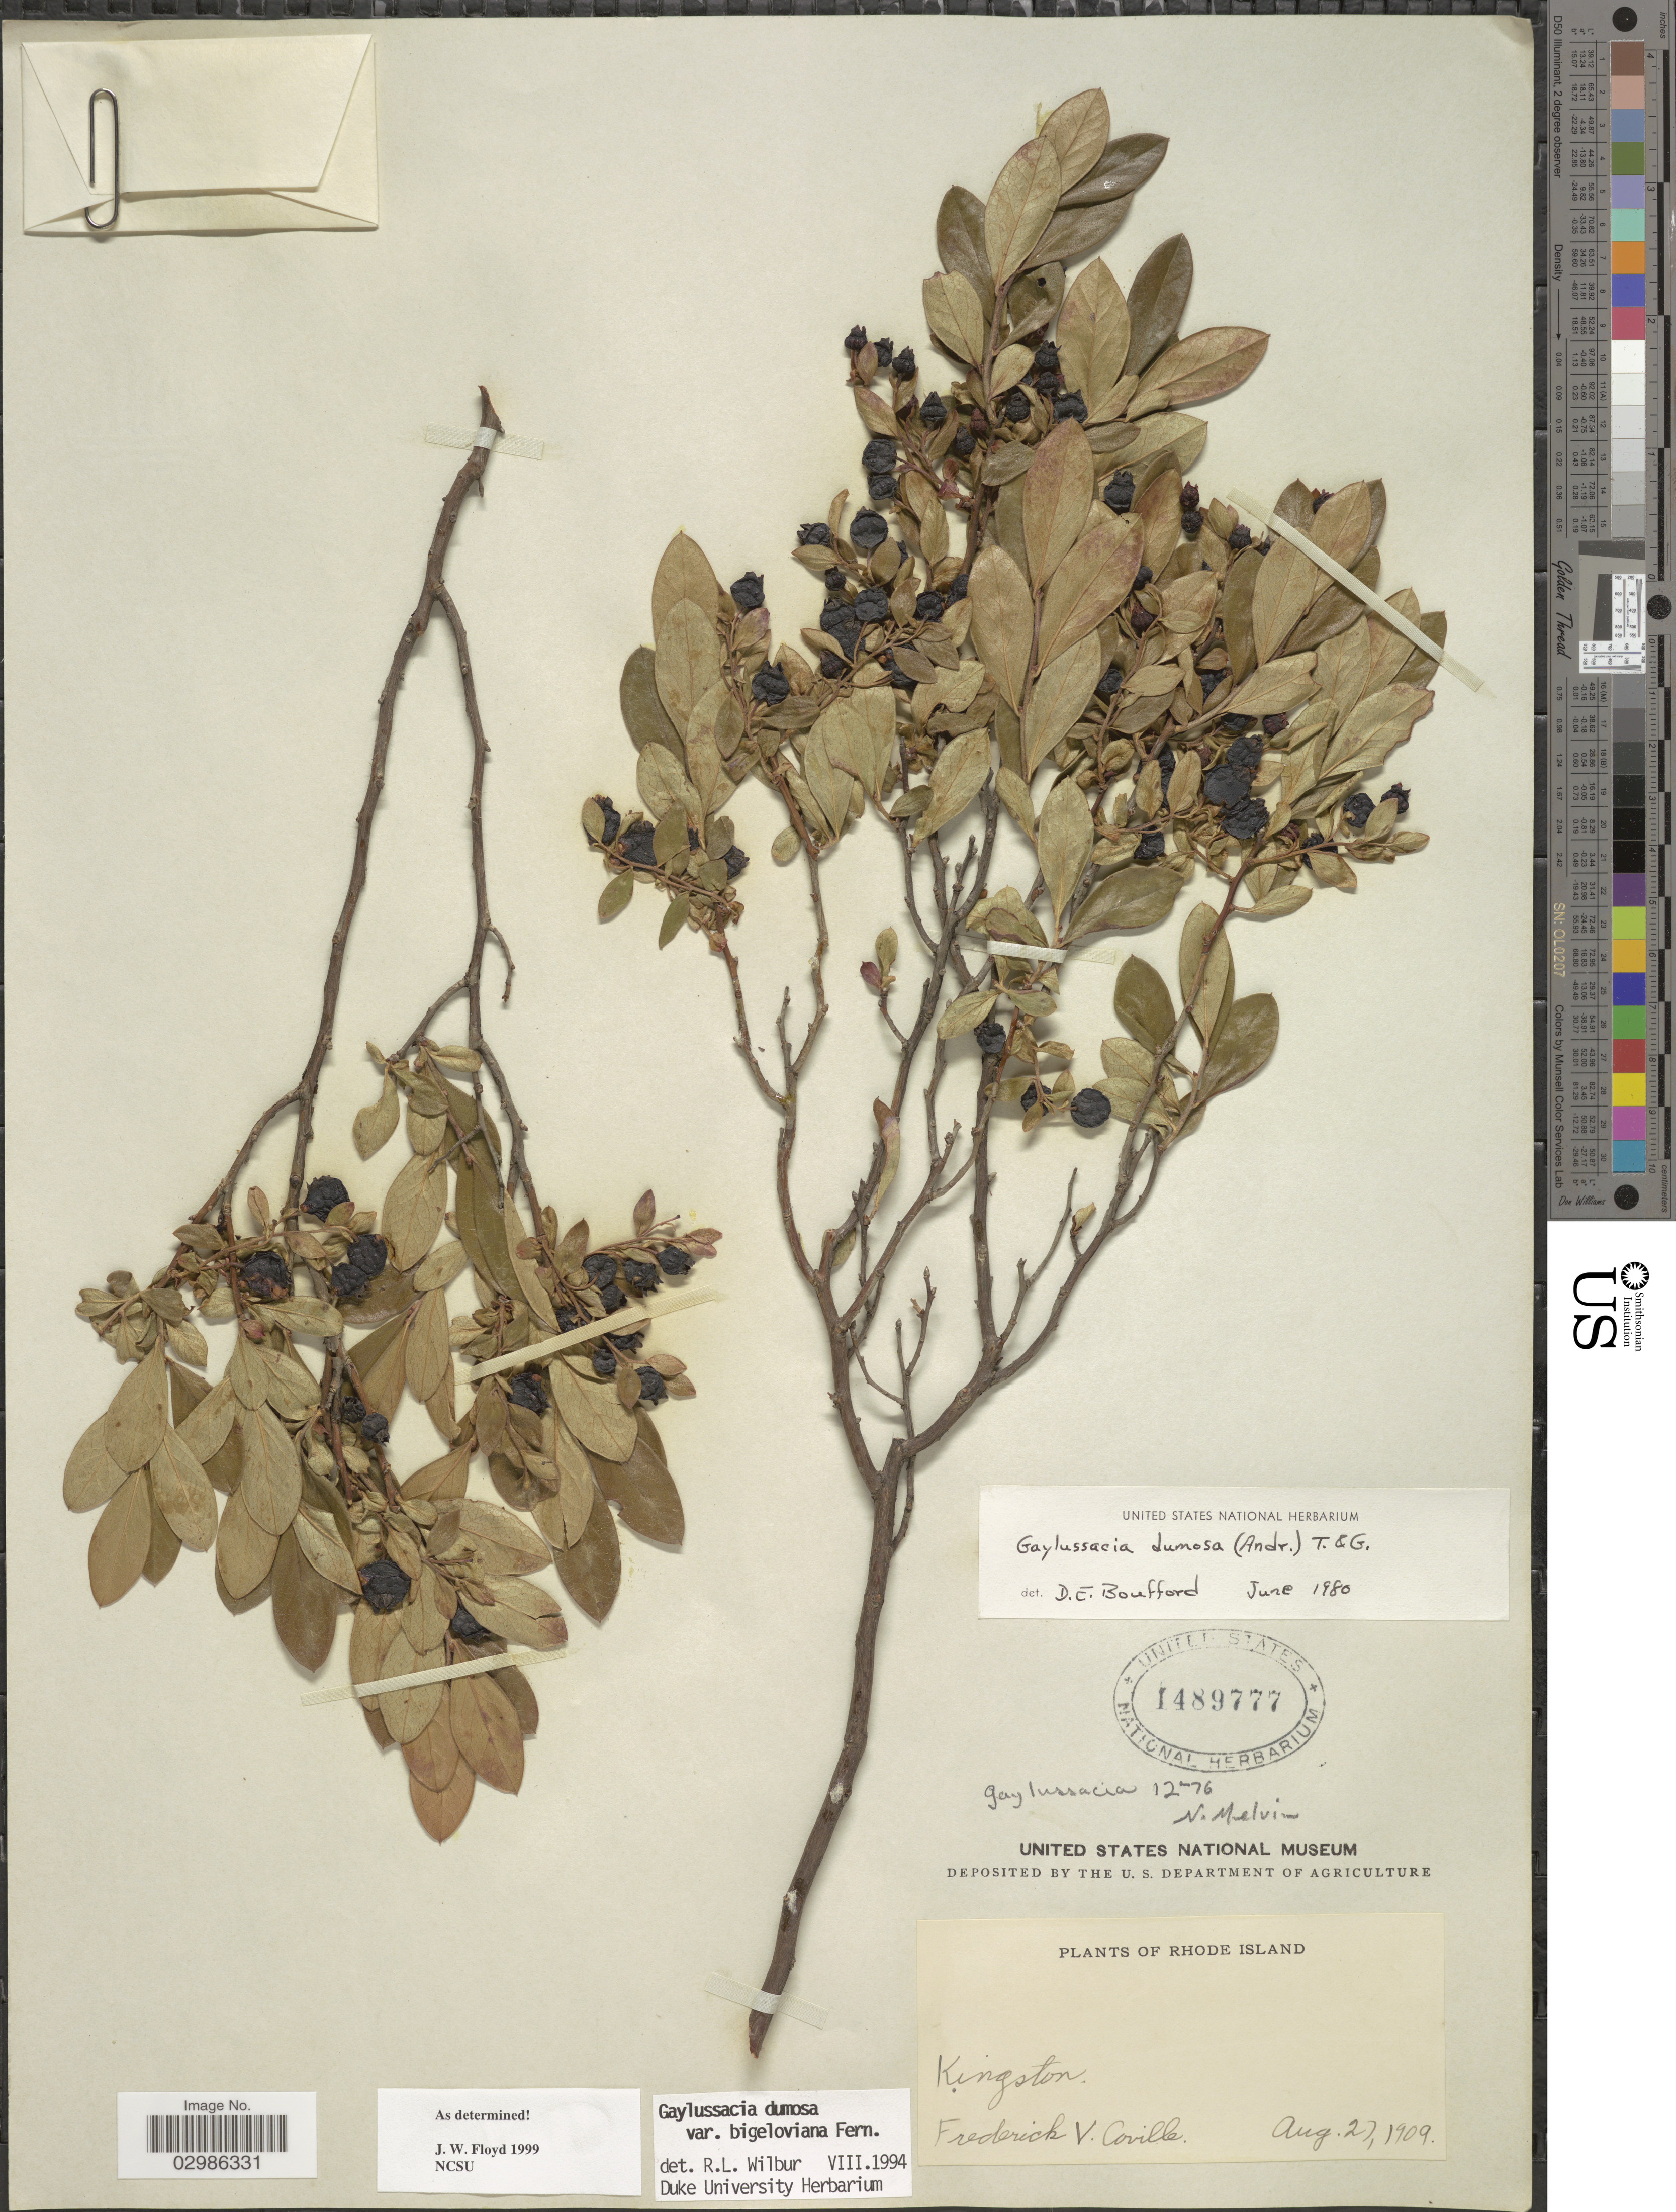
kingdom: Plantae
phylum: Tracheophyta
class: Magnoliopsida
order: Ericales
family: Ericaceae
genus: Gaylussacia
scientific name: Gaylussacia dumosa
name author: (Andrews) Torr. & A. Gray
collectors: F. V. Coville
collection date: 1909-08-21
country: United States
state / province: Rhode Island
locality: Kingston.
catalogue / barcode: US 1489777